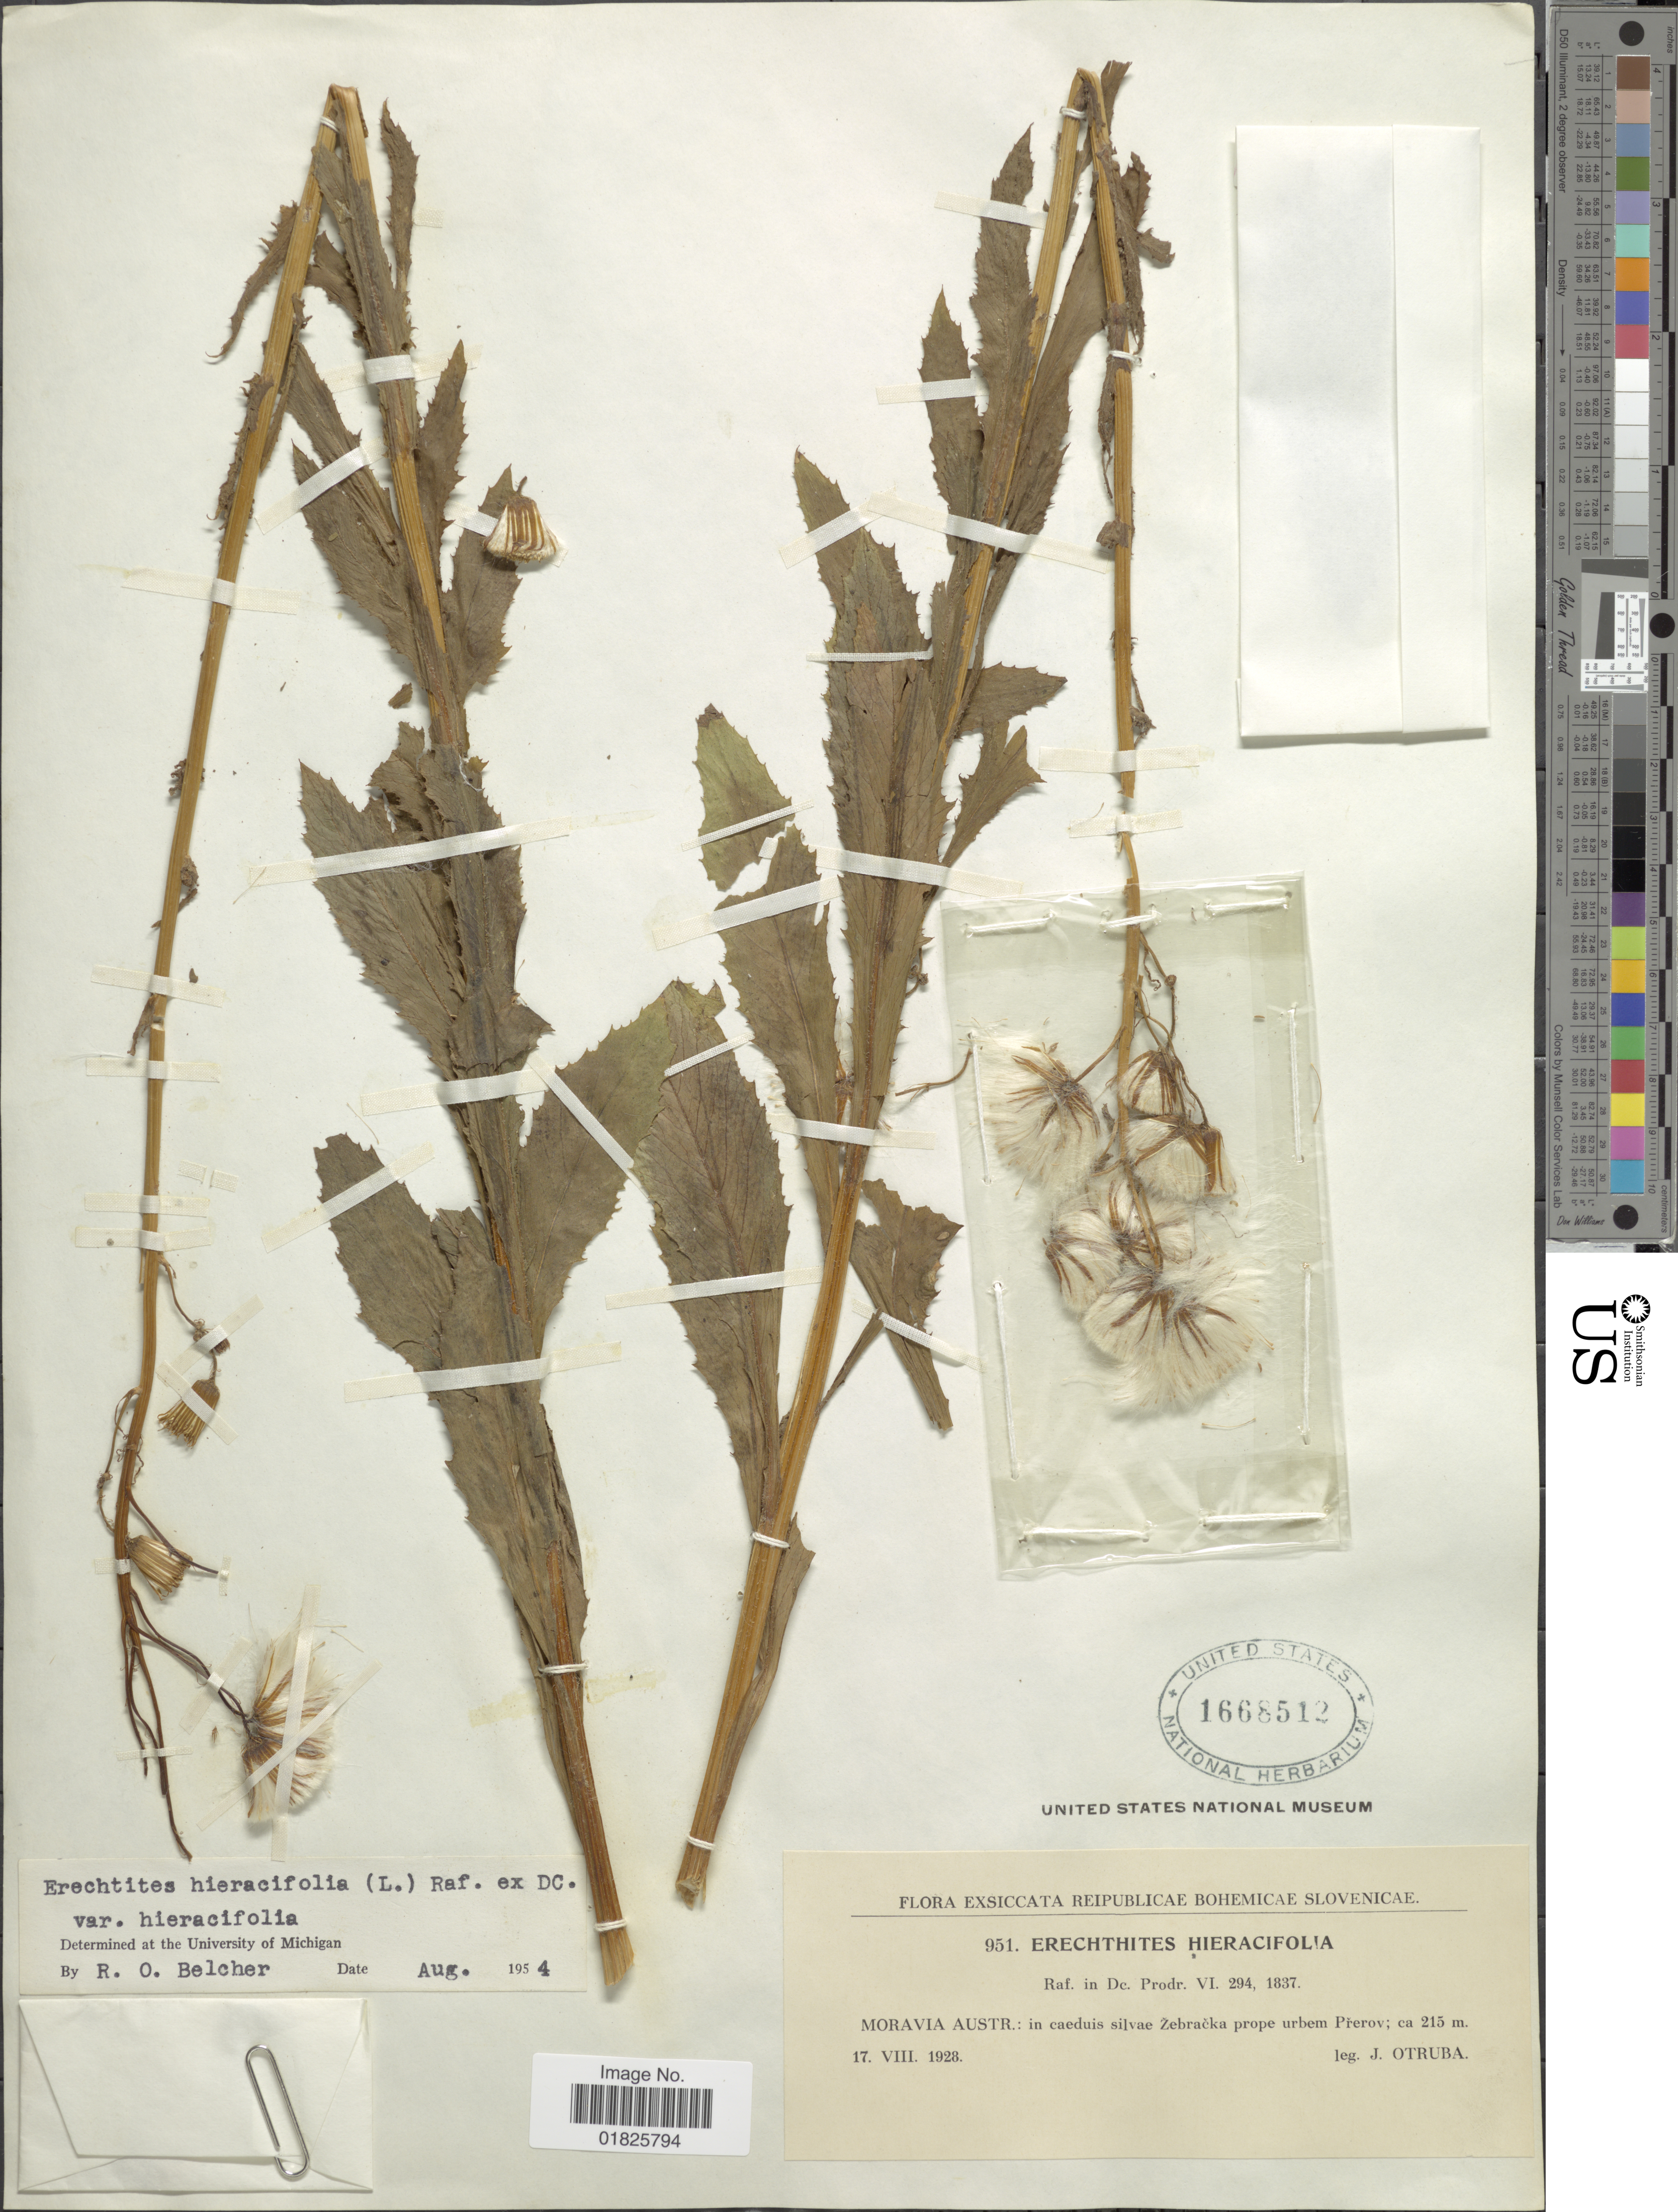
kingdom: Plantae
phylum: Tracheophyta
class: Magnoliopsida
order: Asterales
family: Asteraceae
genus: Erechtites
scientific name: Erechtites hieraciifolius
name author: (L.) Raf. ex DC.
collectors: J. Otruba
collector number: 951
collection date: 1928-08-17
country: Slovakia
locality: Reipublicae ohemicae Slovenicae, Moravia Austr., silvae Zebracka prope urbem Prerov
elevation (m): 215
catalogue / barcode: US 1668512